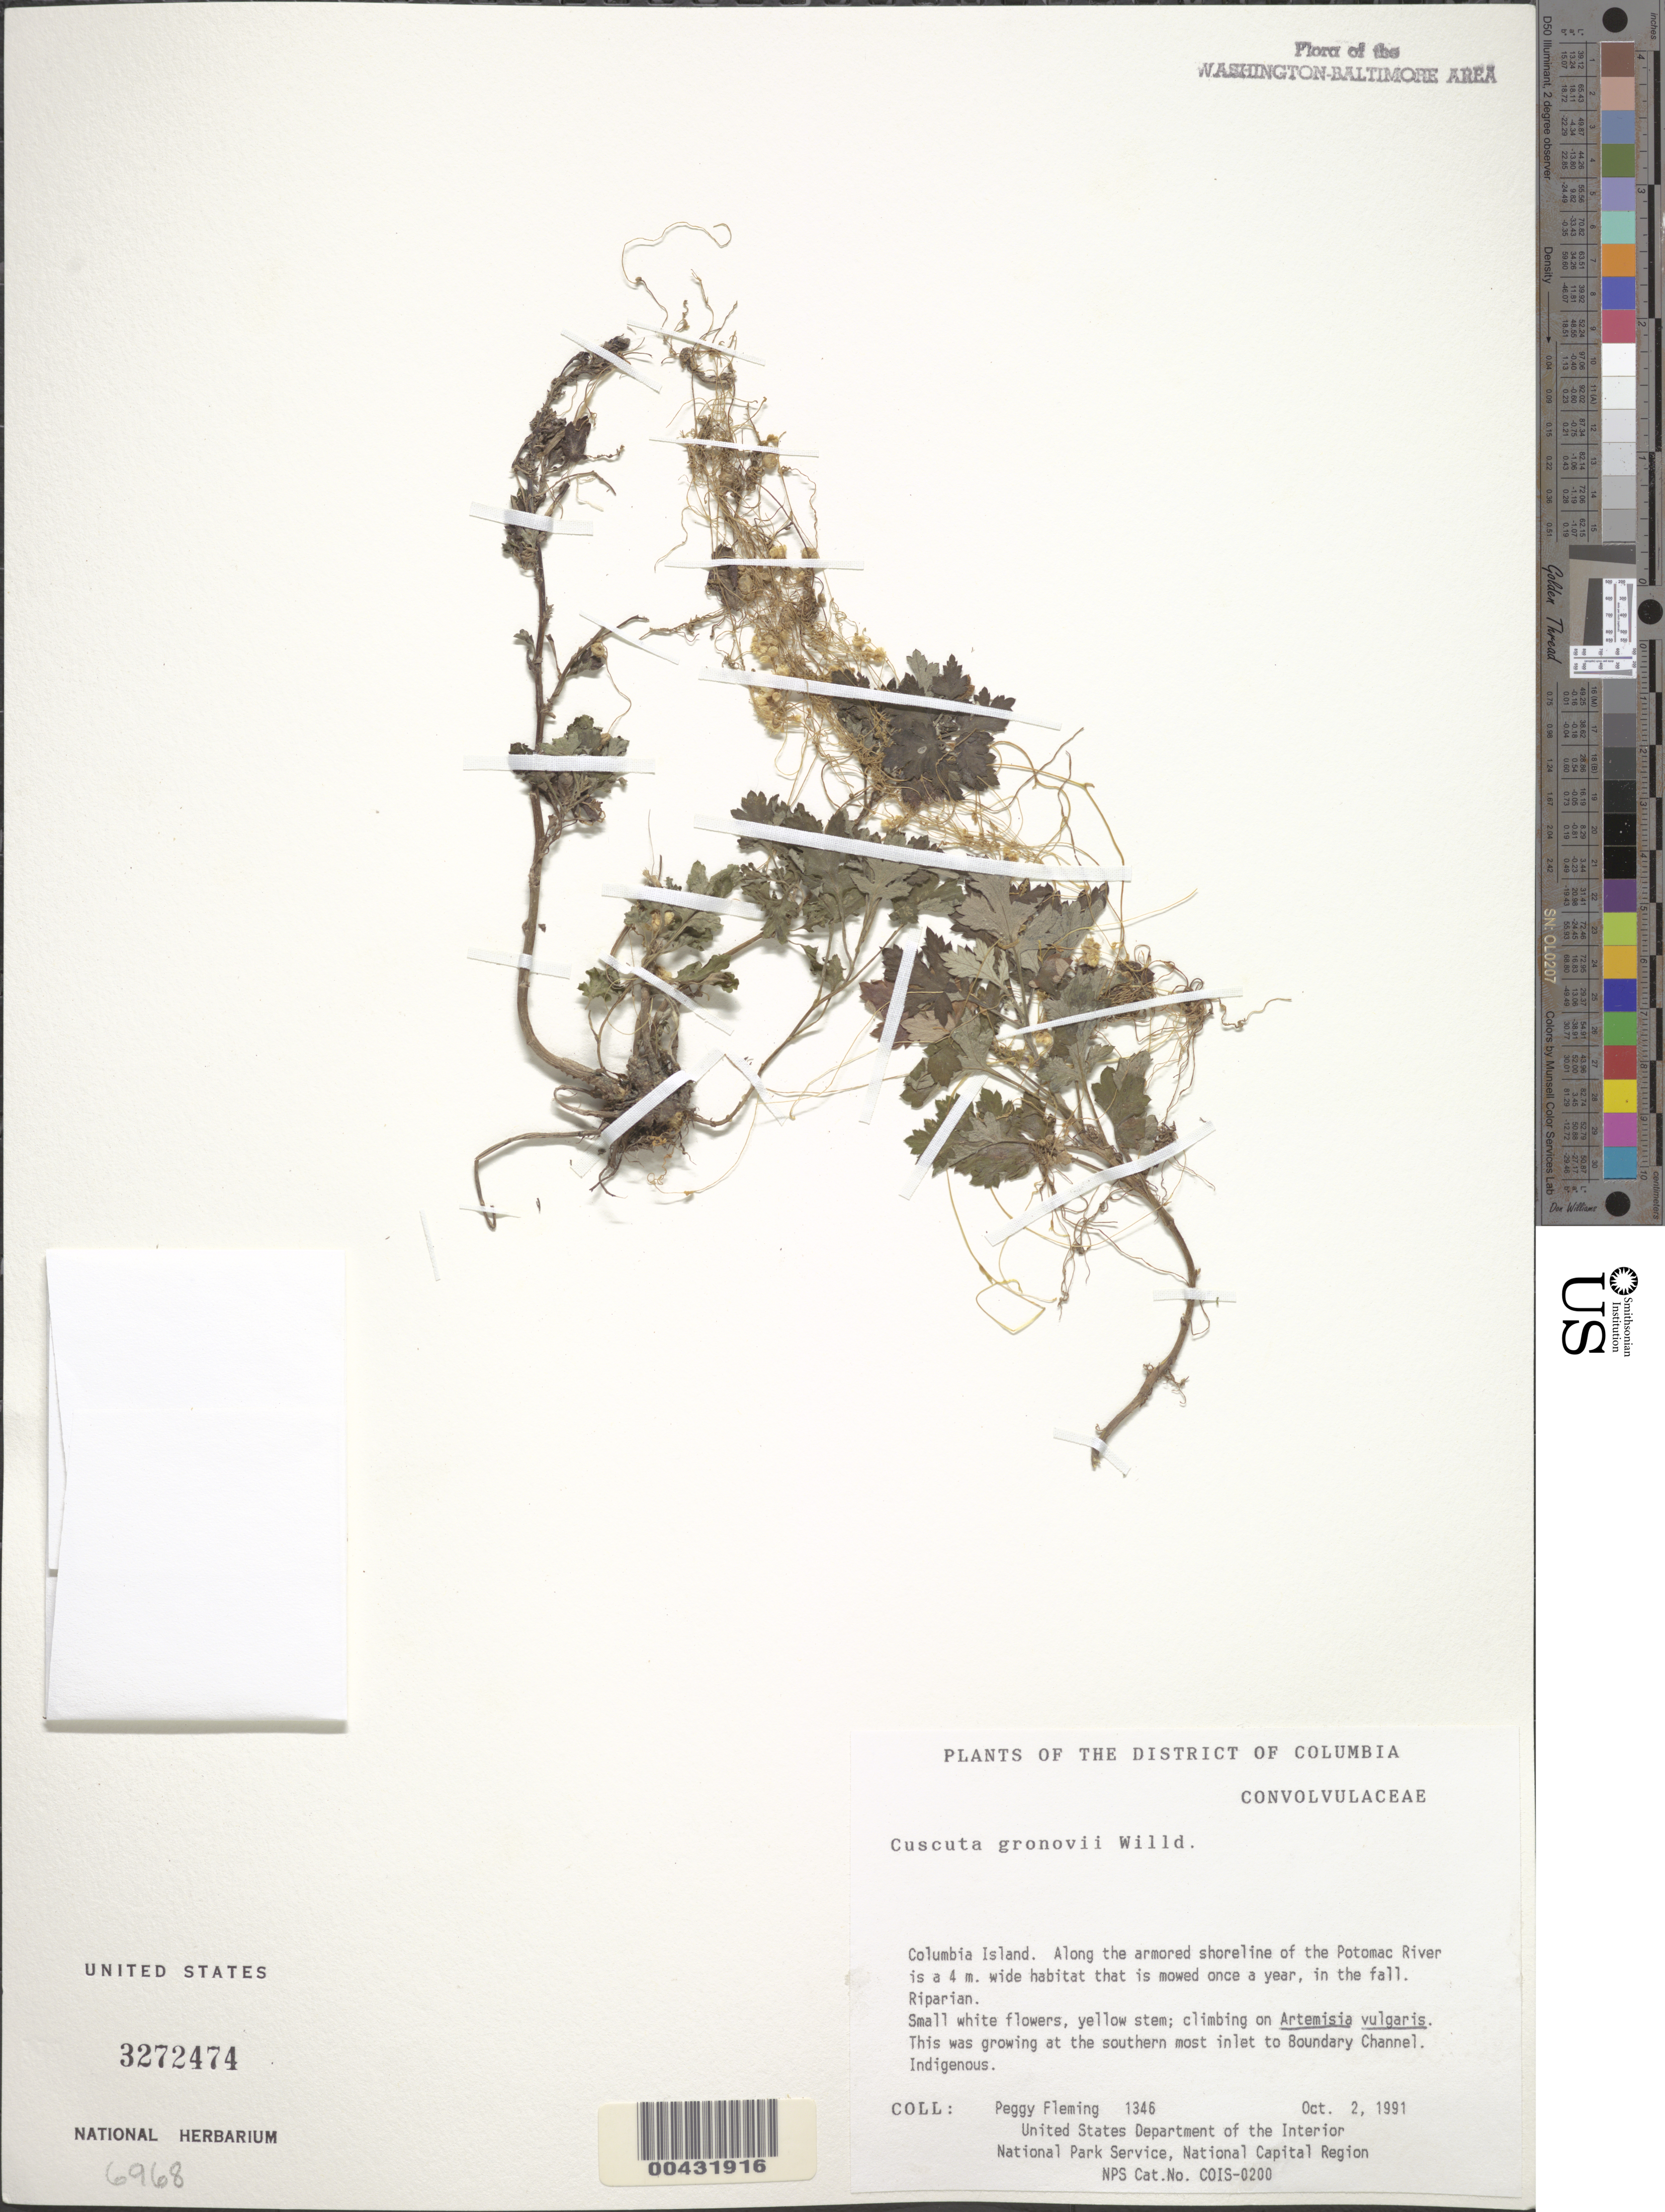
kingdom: Plantae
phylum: Tracheophyta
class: Magnoliopsida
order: Solanales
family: Convolvulaceae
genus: Cuscuta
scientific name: Cuscuta gronovii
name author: Willd. ex Schult.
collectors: P. Fleming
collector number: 1346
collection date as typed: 02 Oct 1991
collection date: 1991-10-02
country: United States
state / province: District of Columbia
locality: Columbia Island, along shoreline of the Potomac River Columbia Island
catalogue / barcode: US 3272474